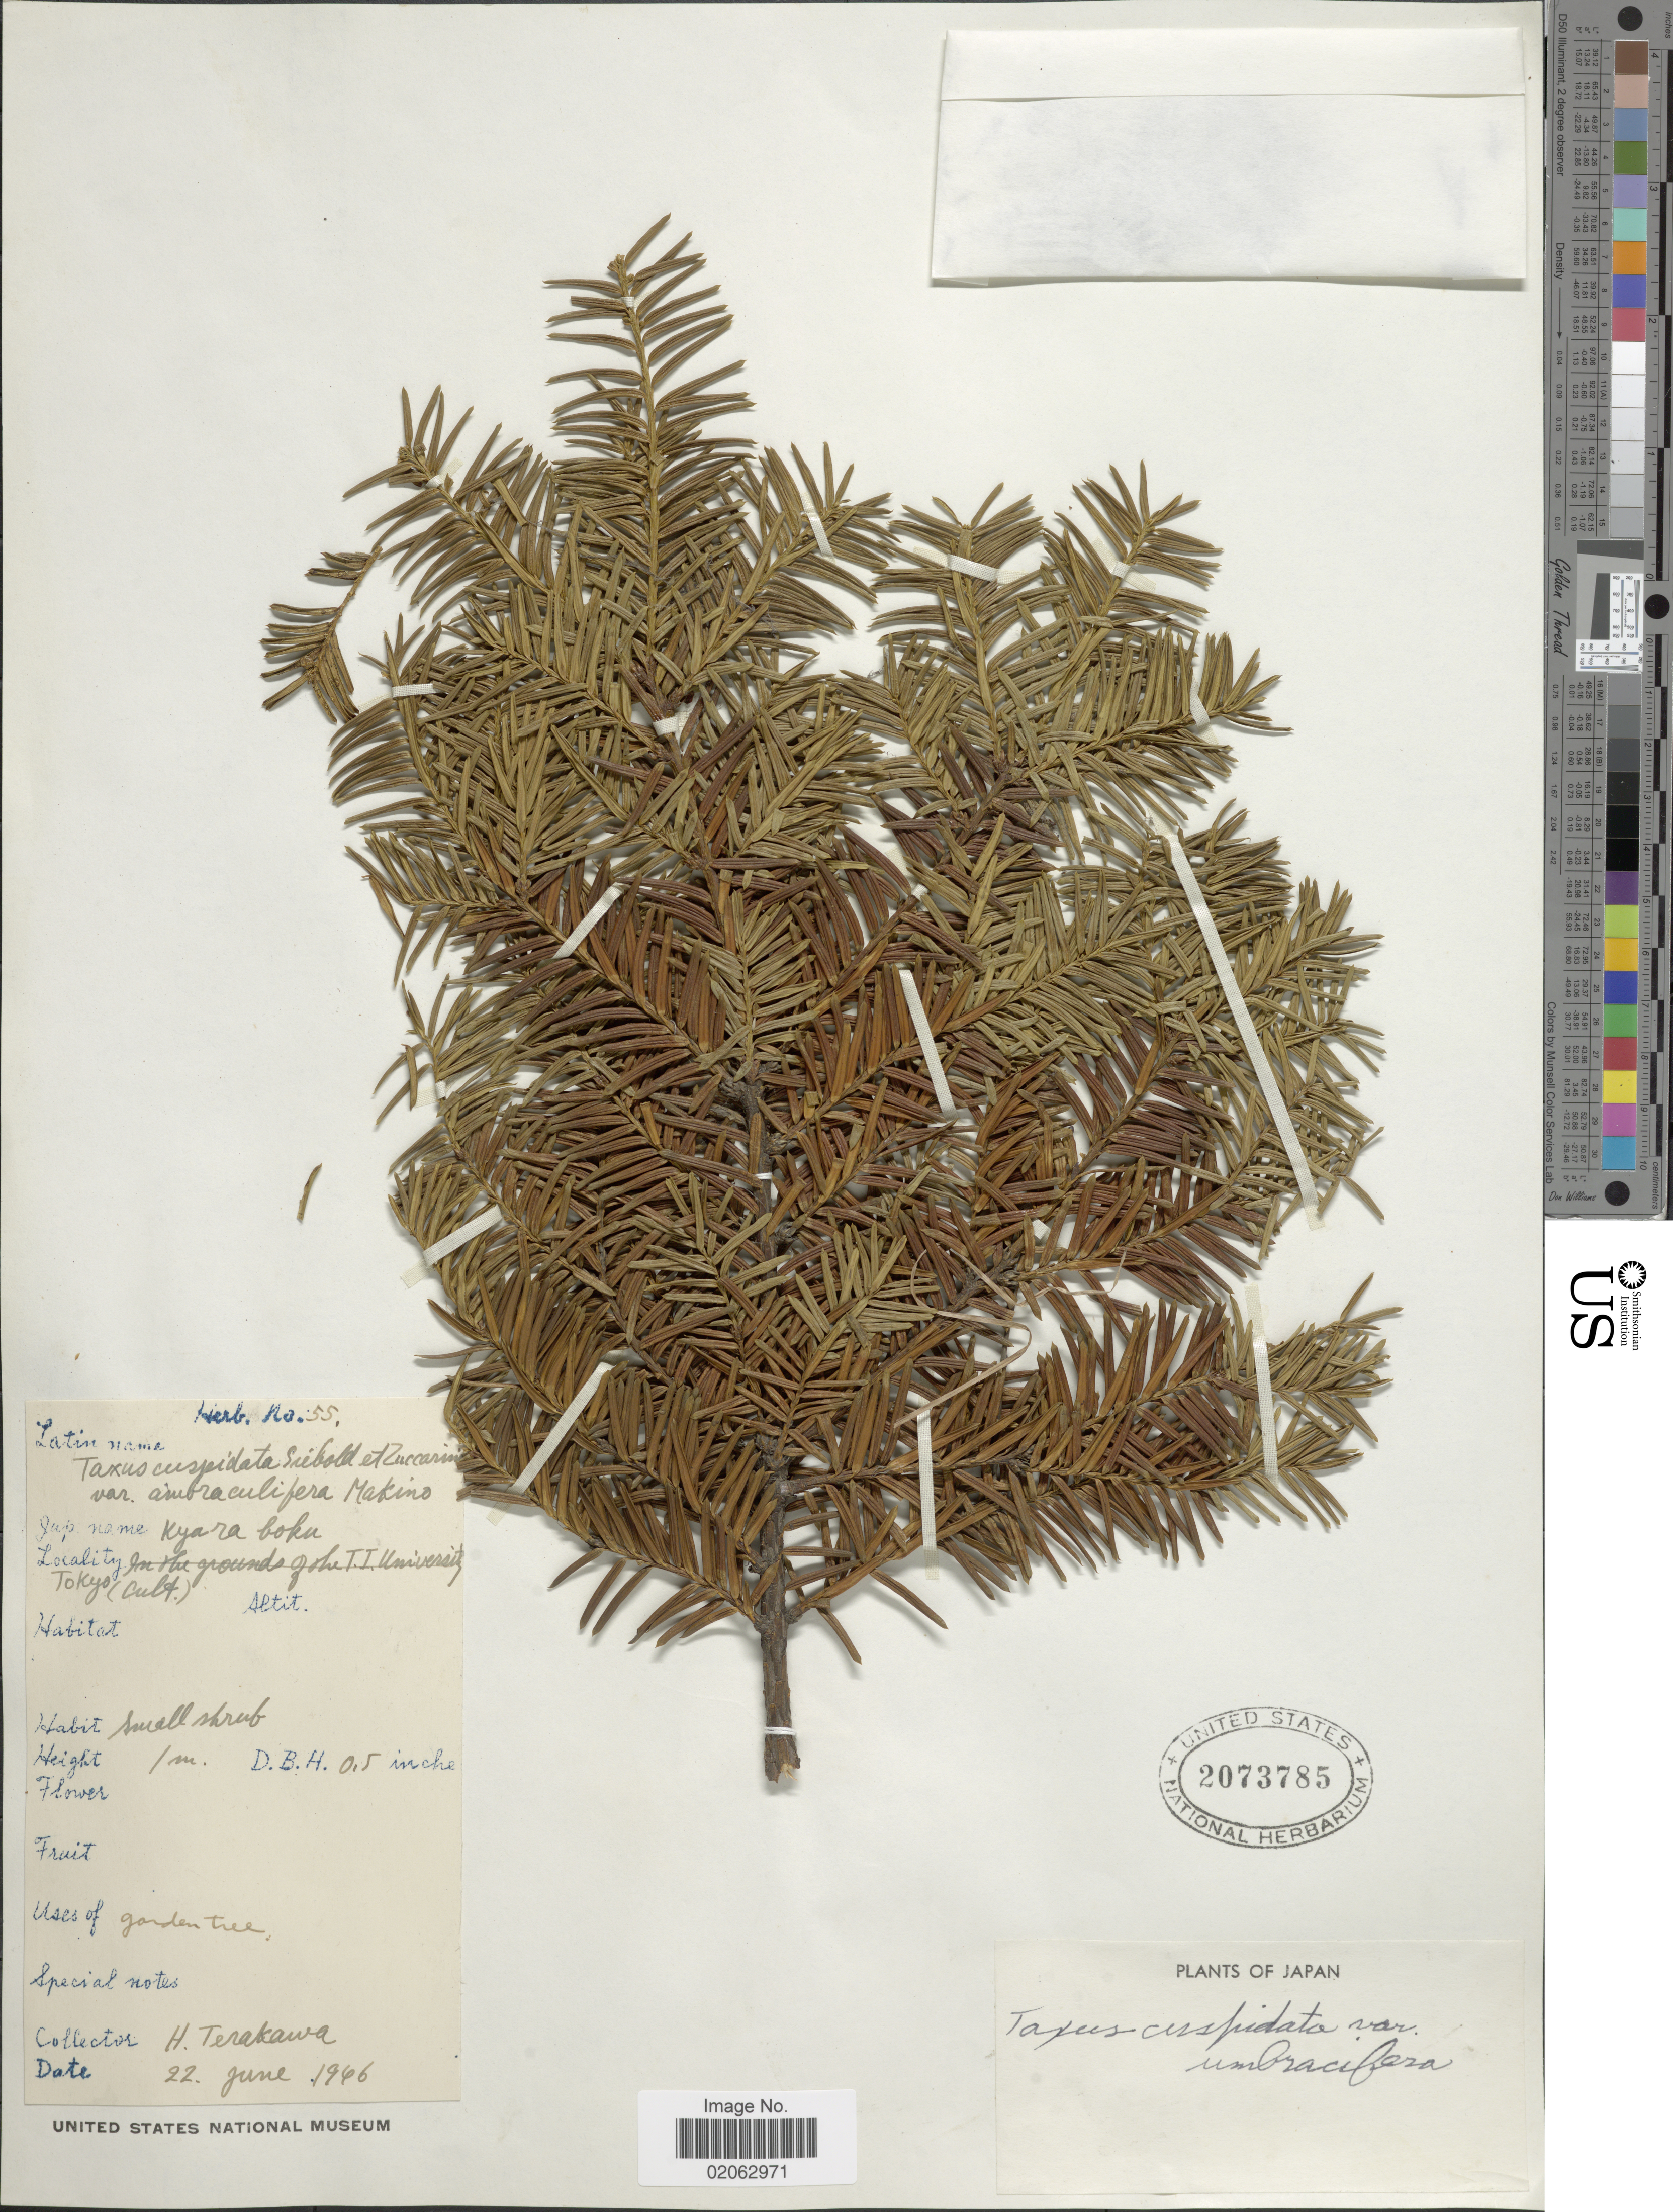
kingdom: Plantae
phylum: Tracheophyta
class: Pinopsida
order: Pinales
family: Taxaceae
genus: Taxus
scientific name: Taxus cuspidata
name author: Siebert & Zucc.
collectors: H. Terakawa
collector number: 55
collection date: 1946-06-22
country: Japan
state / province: Tokyo, Federal City of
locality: (cult.), garden tree.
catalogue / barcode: US 2073785